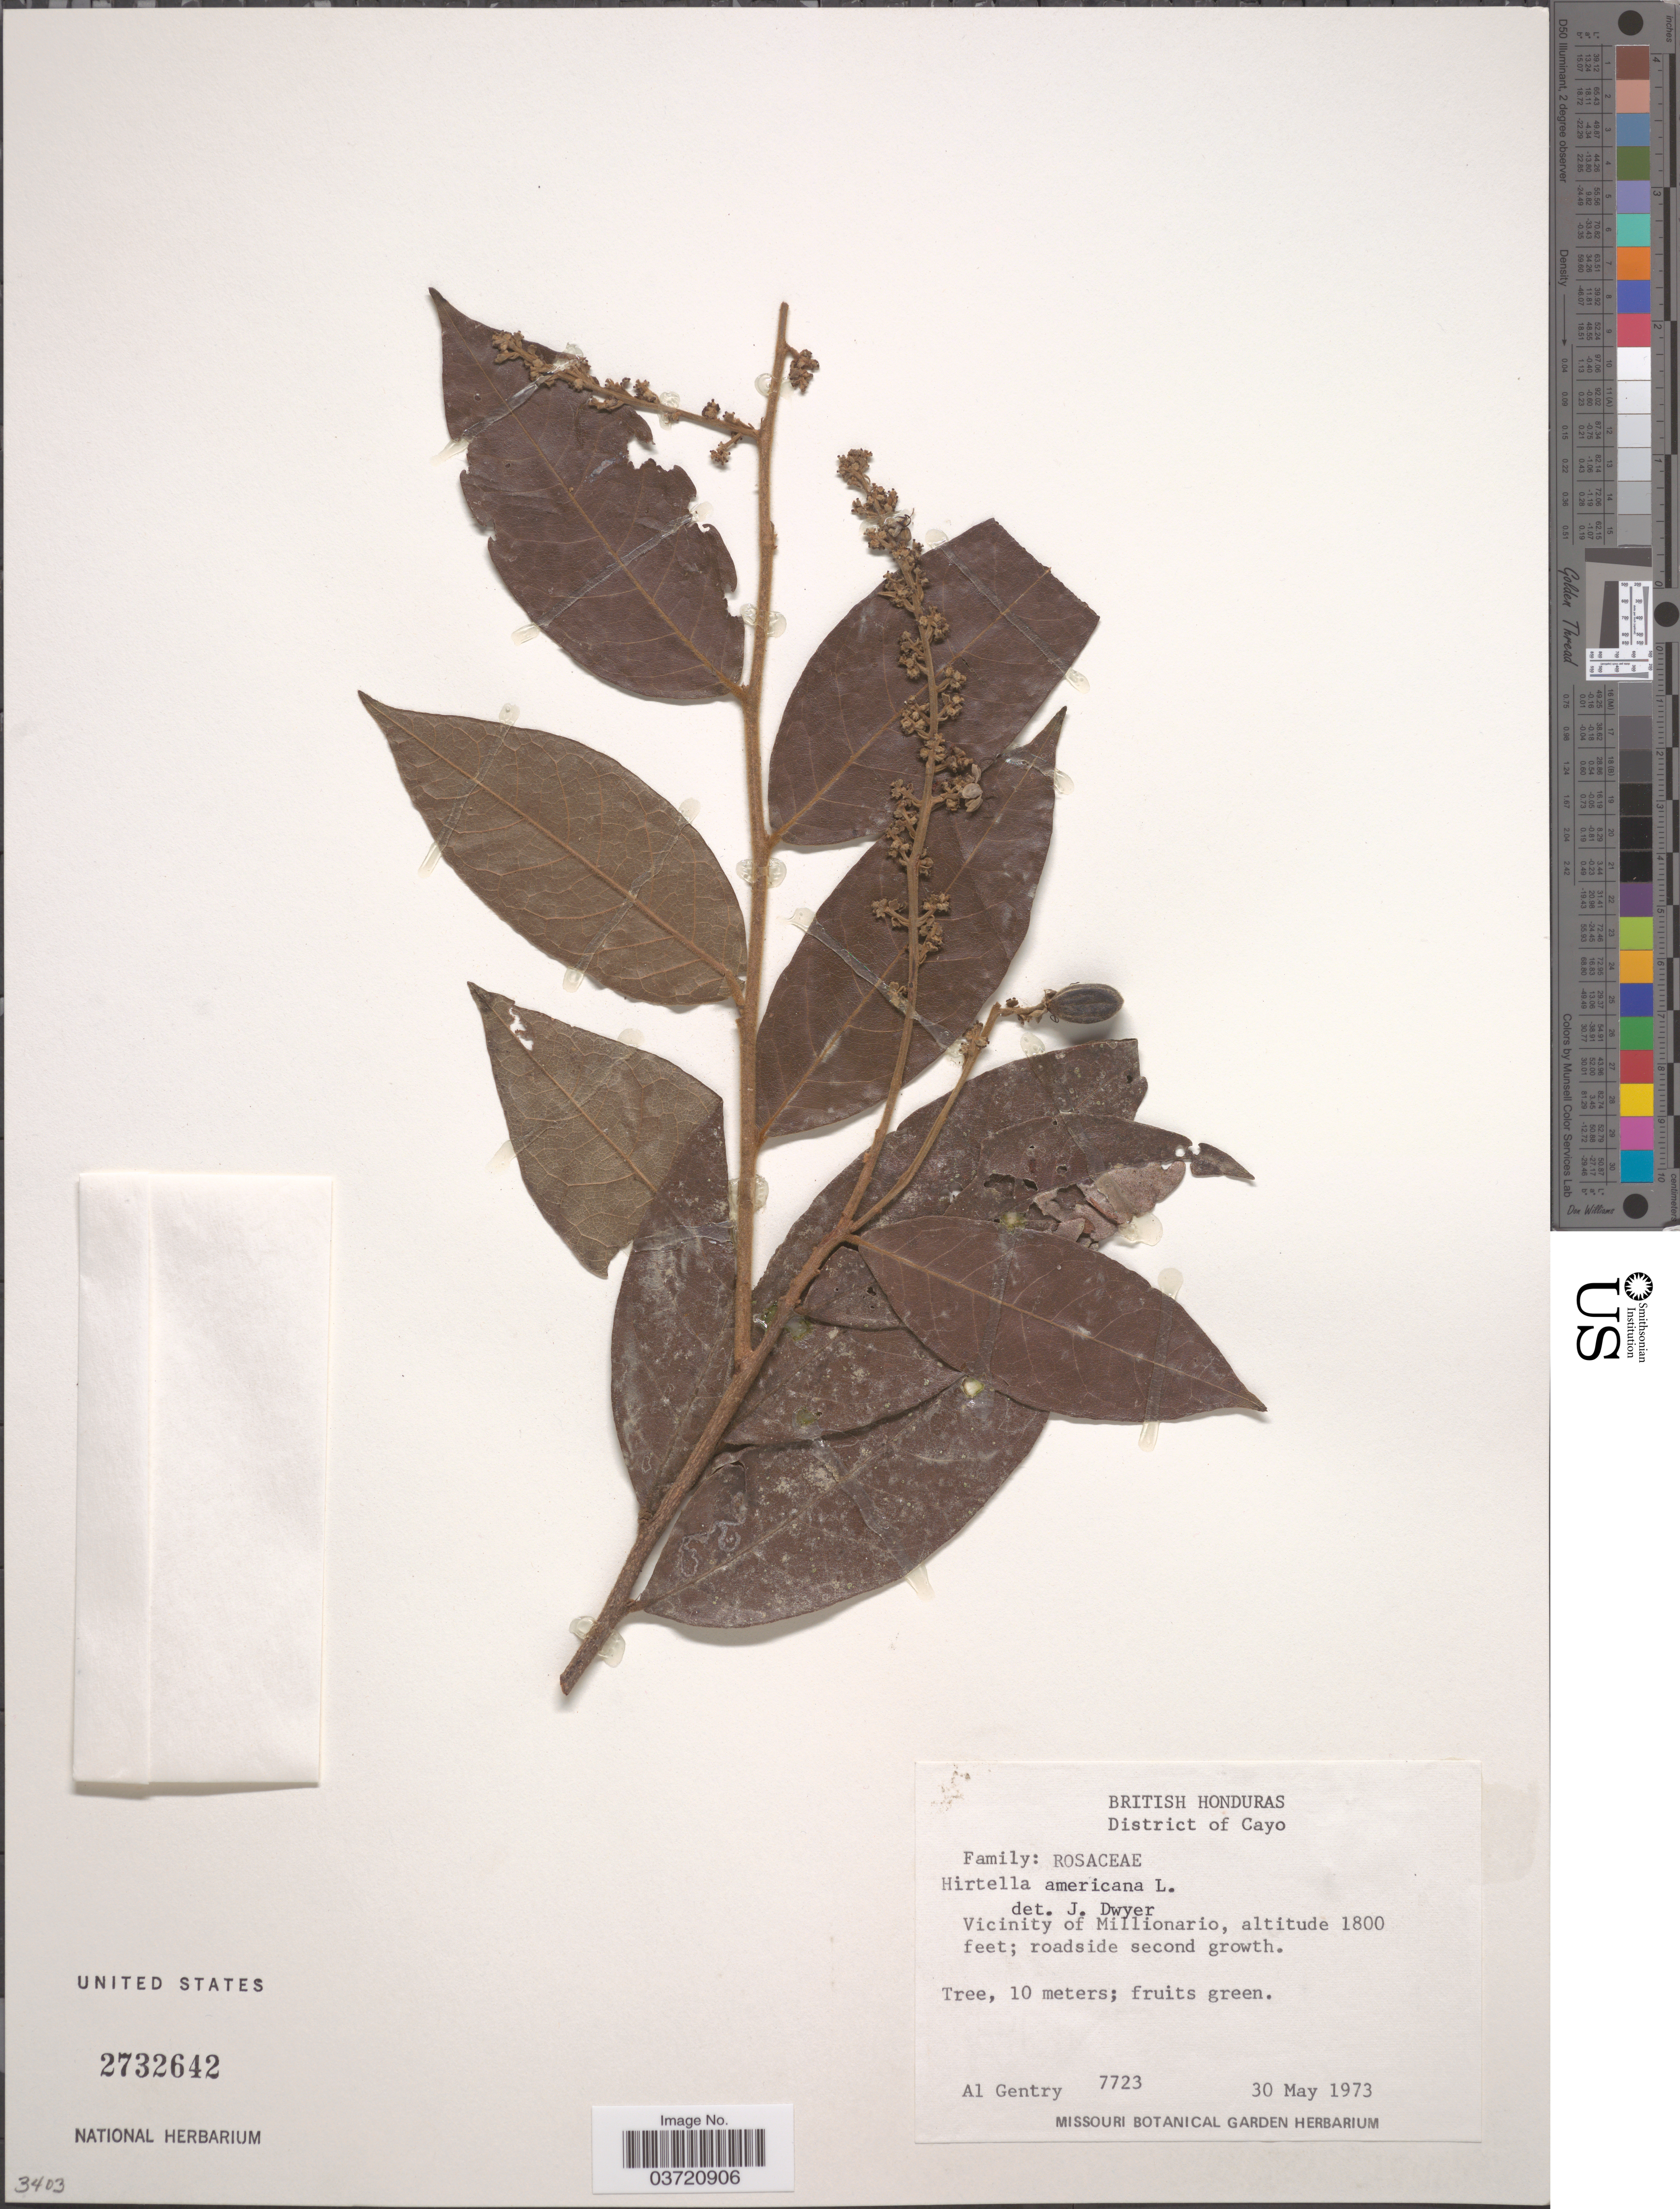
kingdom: Plantae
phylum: Tracheophyta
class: Magnoliopsida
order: Malpighiales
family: Chrysobalanaceae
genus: Hirtella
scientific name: Hirtella americana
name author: L.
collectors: A. H. Gentry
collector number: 7723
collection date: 1973-05-30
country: Belize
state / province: Cayo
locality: British Honduras. District of Cayo. Vicinity of Millionario.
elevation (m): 549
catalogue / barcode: US 2732642